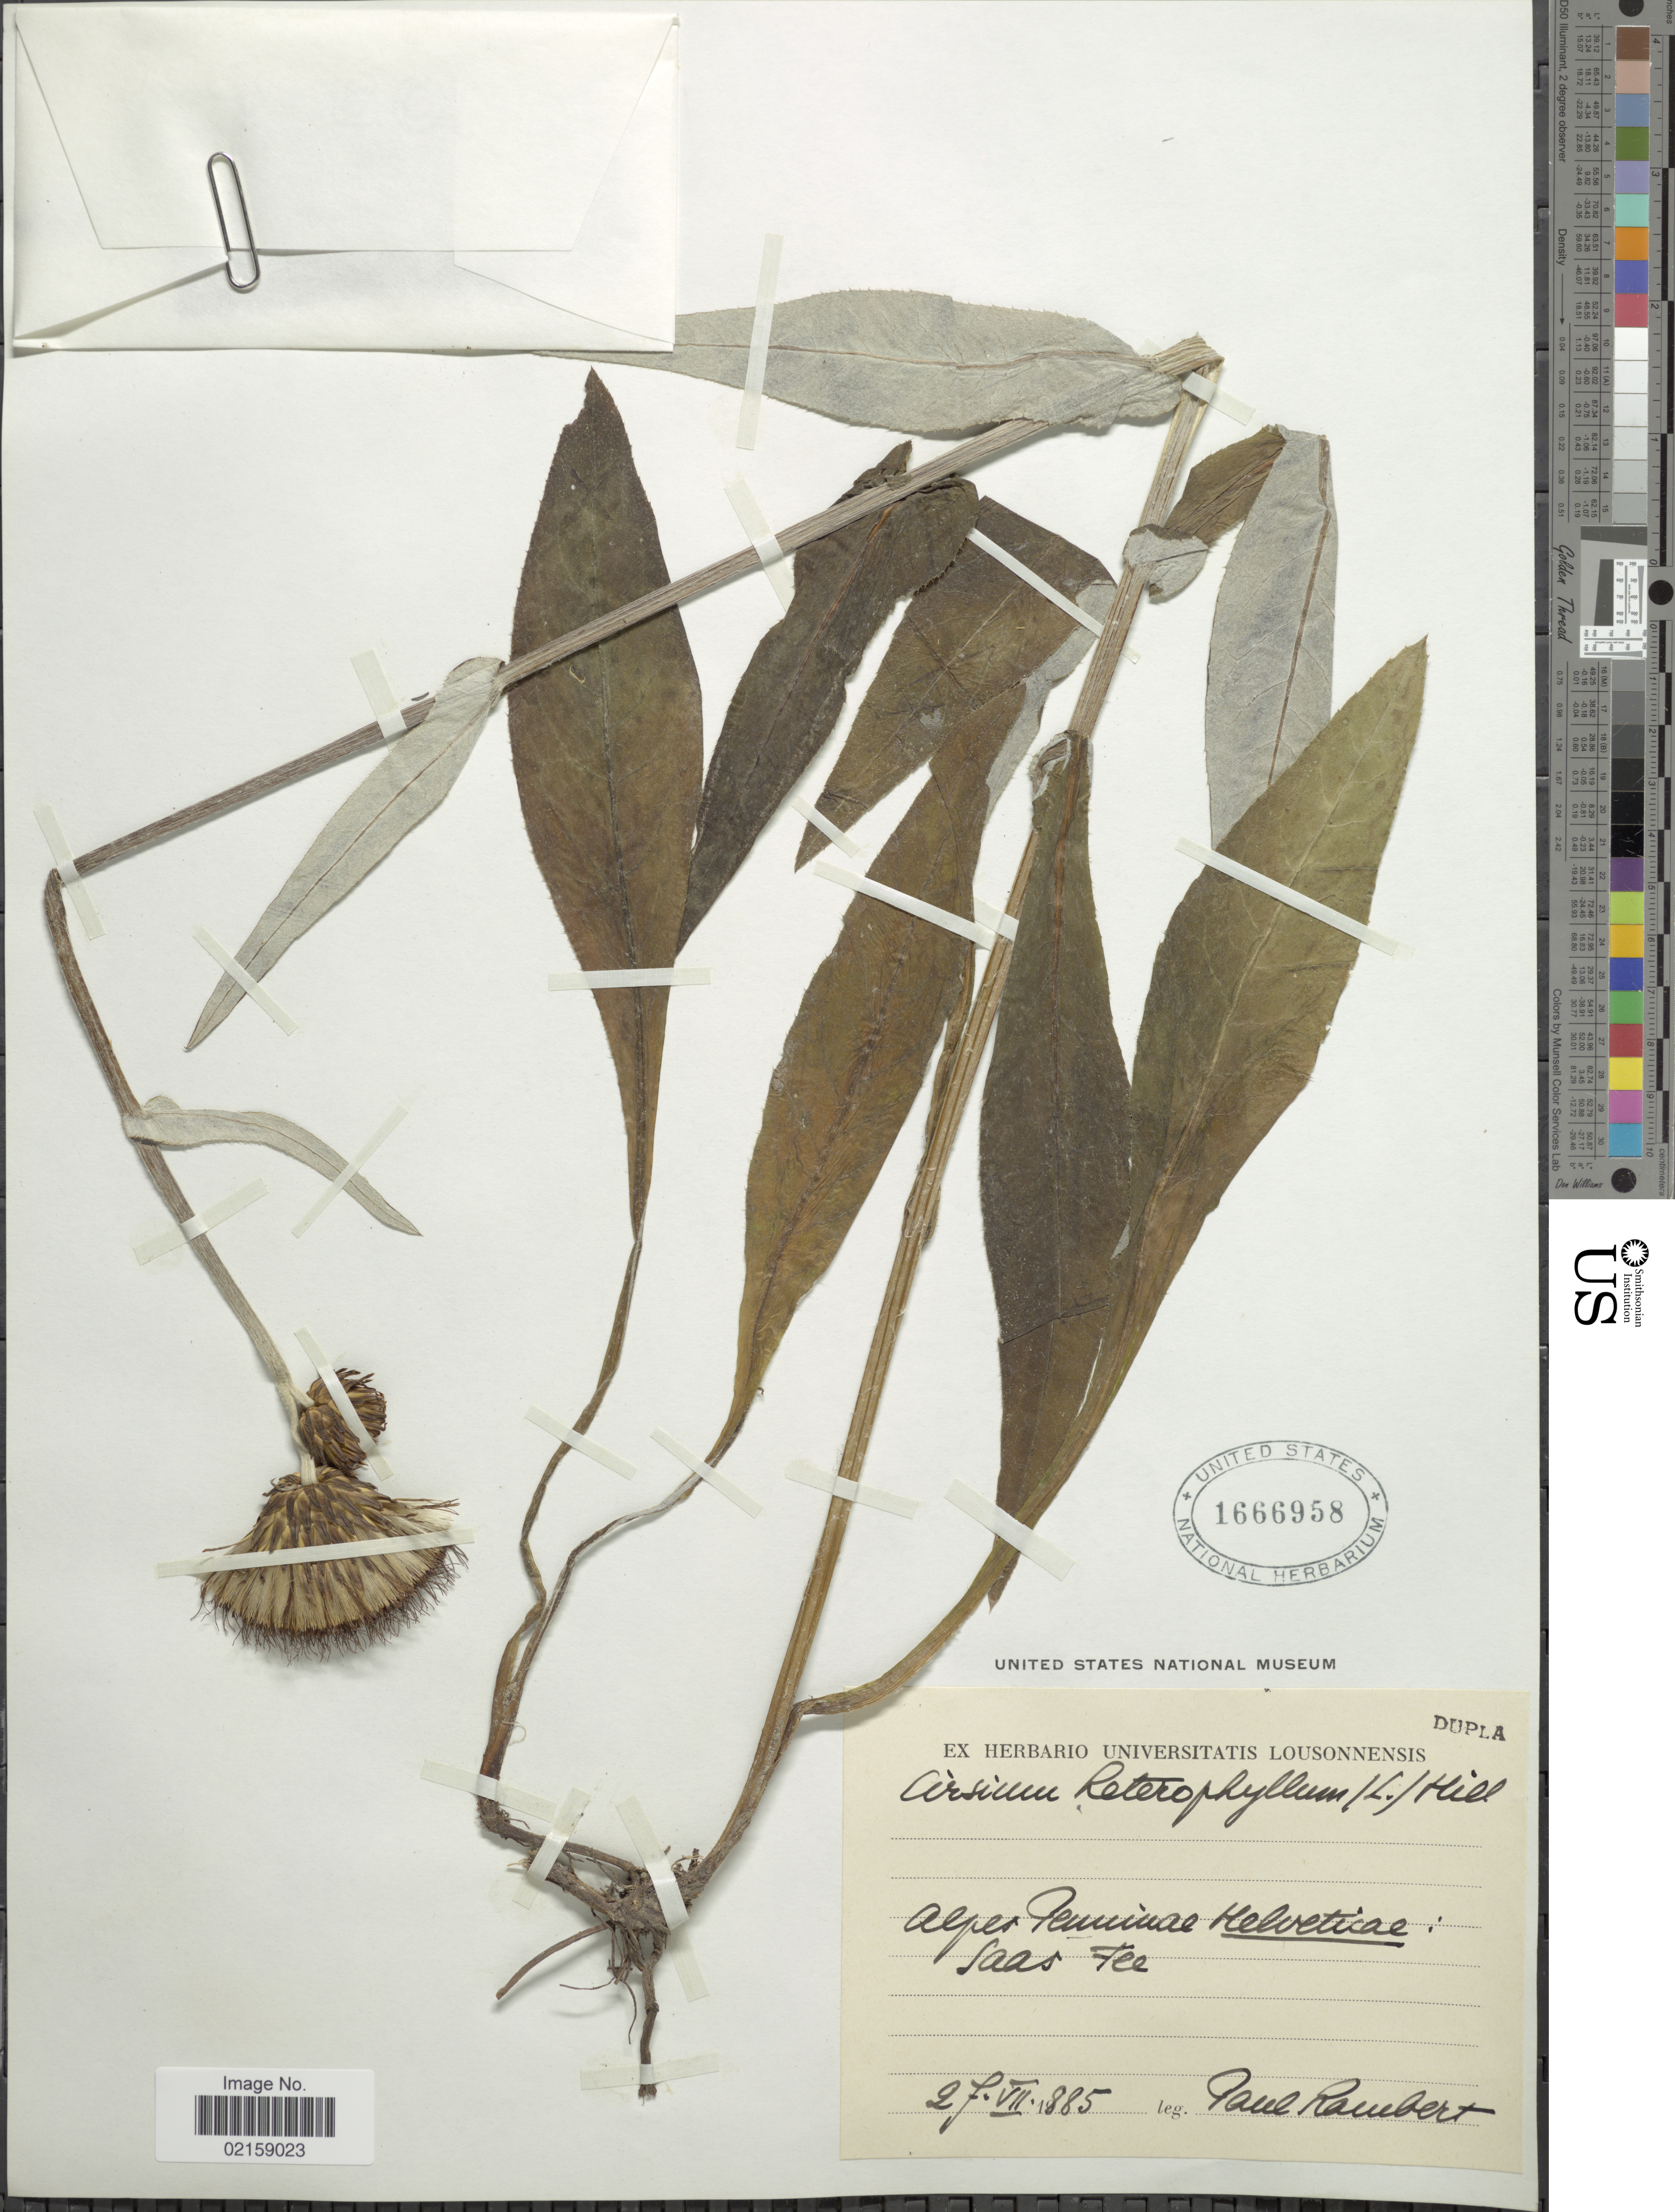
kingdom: Plantae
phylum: Tracheophyta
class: Magnoliopsida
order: Asterales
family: Asteraceae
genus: Cirsium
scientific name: Cirsium heterophyllum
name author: (L.) Hill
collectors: P. Rambert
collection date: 1885-07-27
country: Switzerland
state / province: Valais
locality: Alpes Penninae Helveticae: Saas Fee.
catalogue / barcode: US 1666958